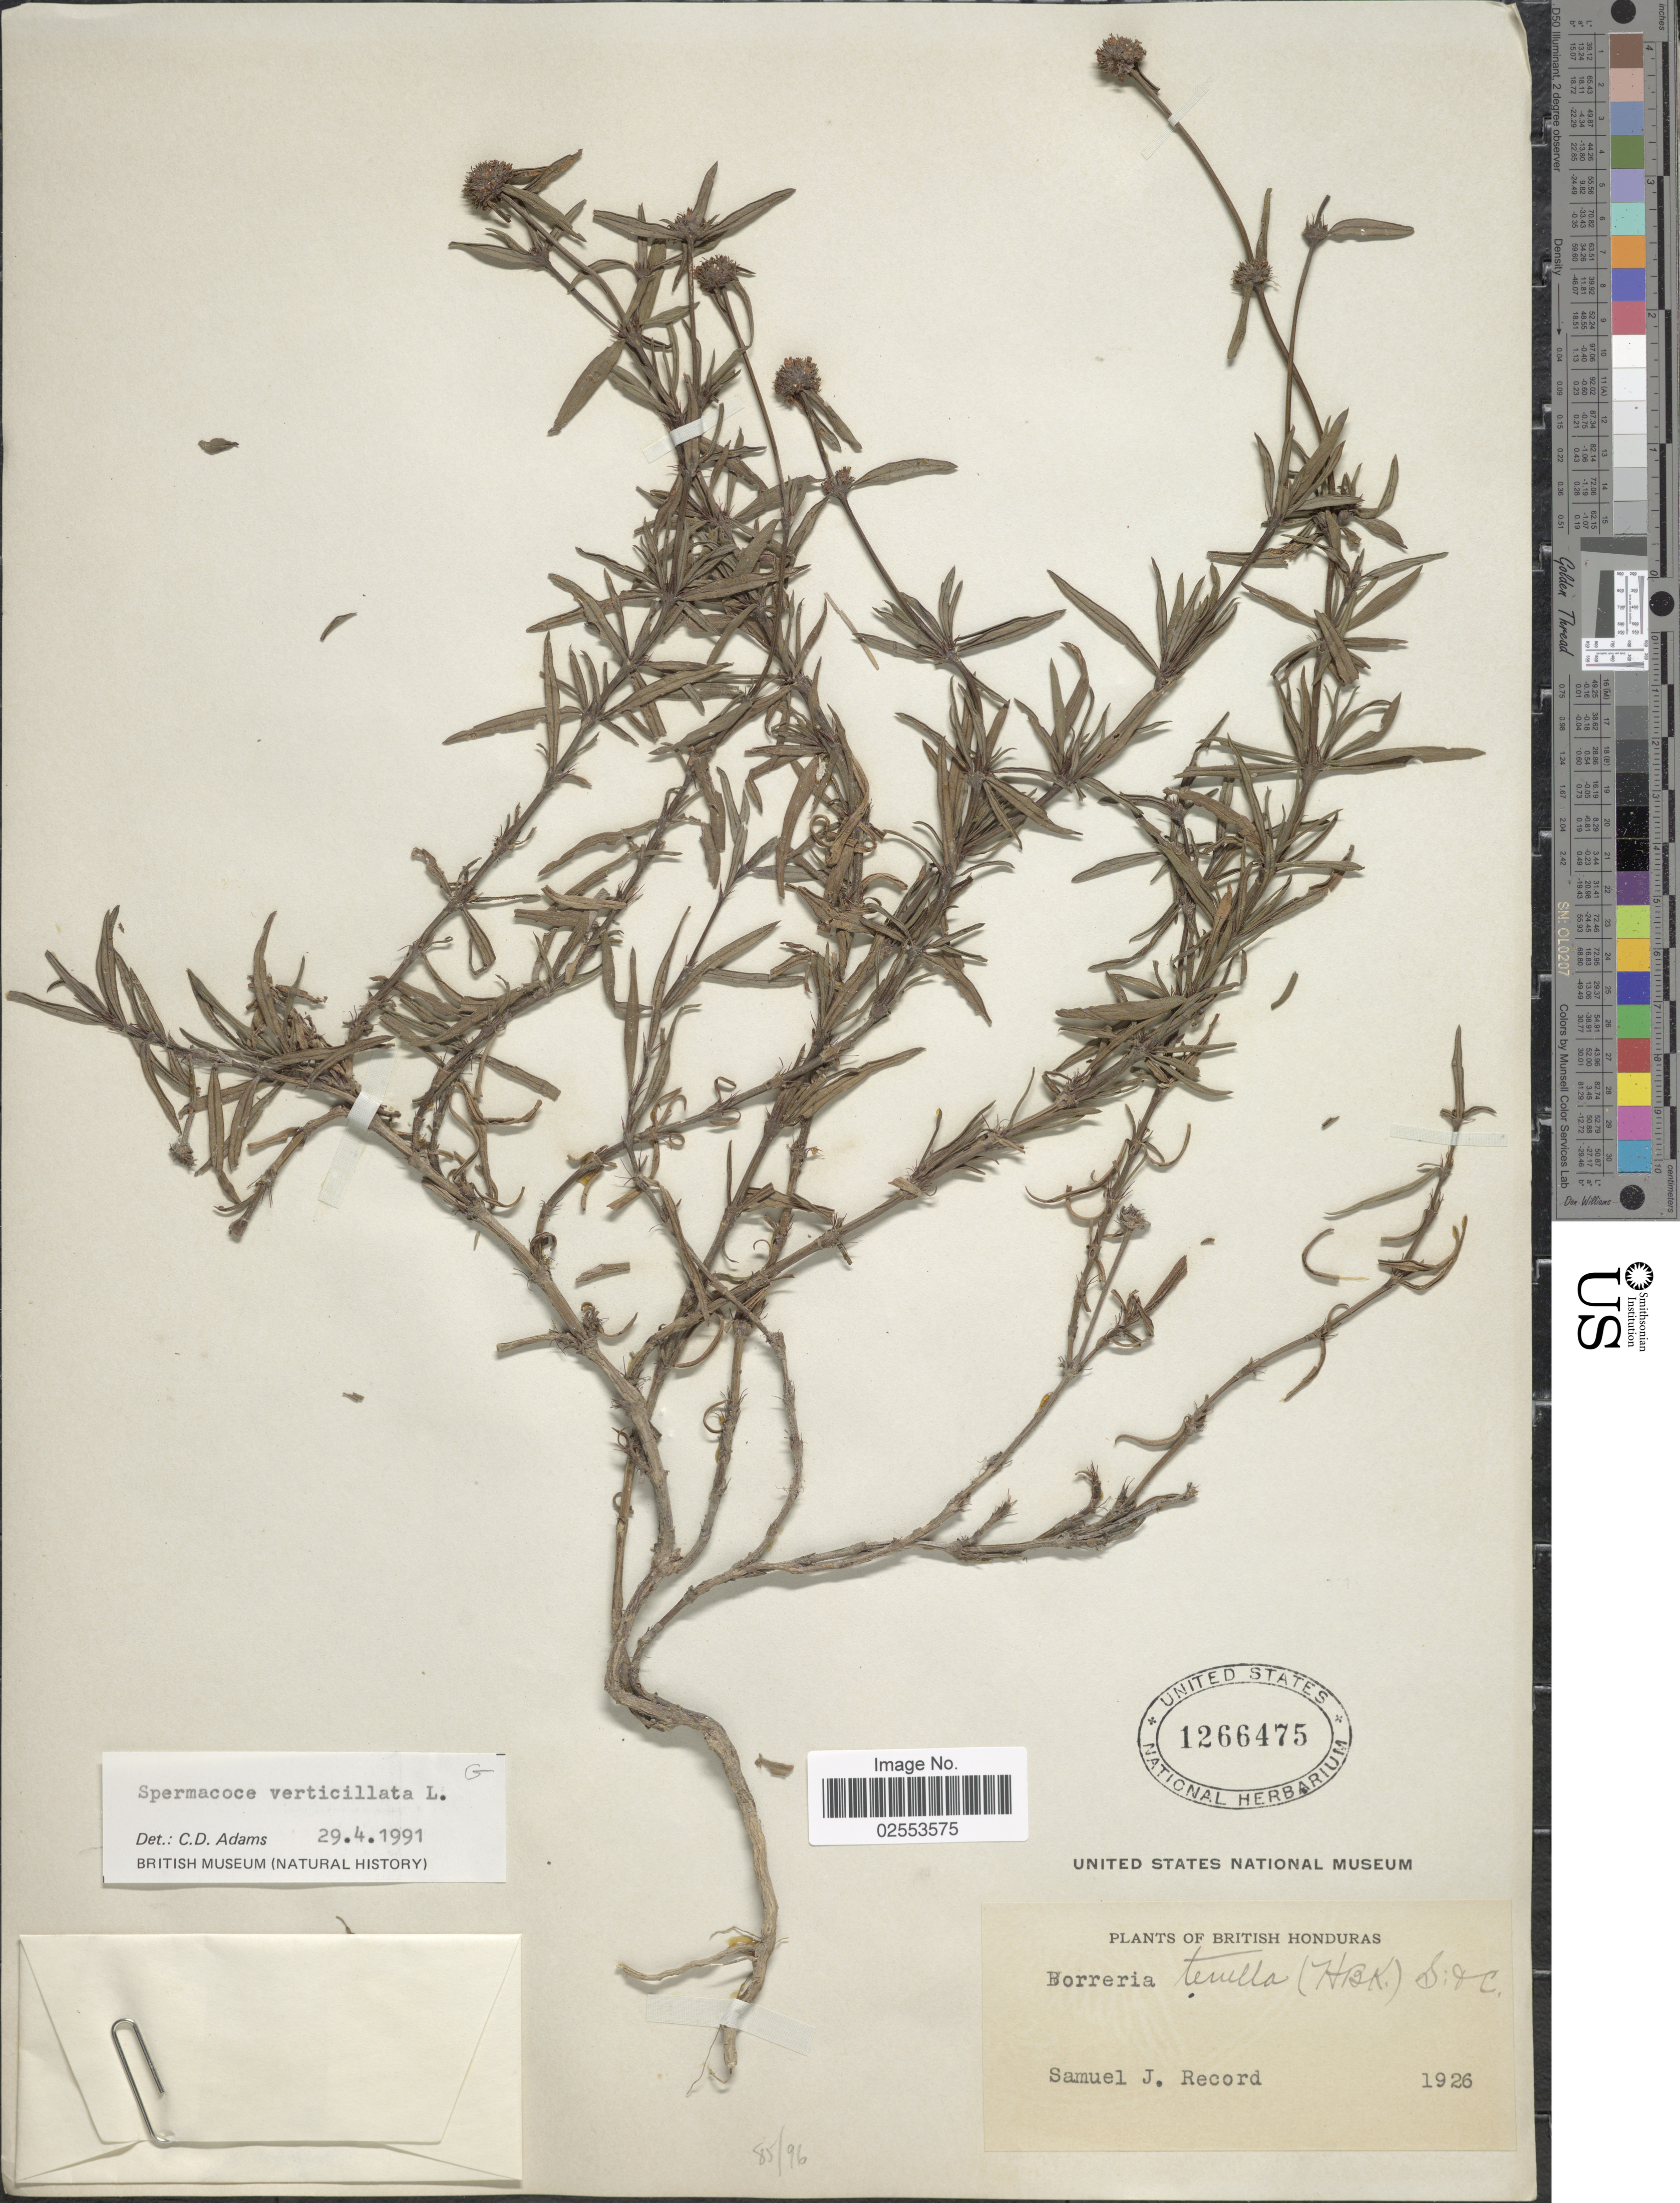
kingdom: Plantae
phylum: Tracheophyta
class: Magnoliopsida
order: Gentianales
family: Rubiaceae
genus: Spermacoce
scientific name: Spermacoce verticillata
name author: L.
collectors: S. J. Record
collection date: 1926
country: Belize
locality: British Honduras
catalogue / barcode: US 1266475